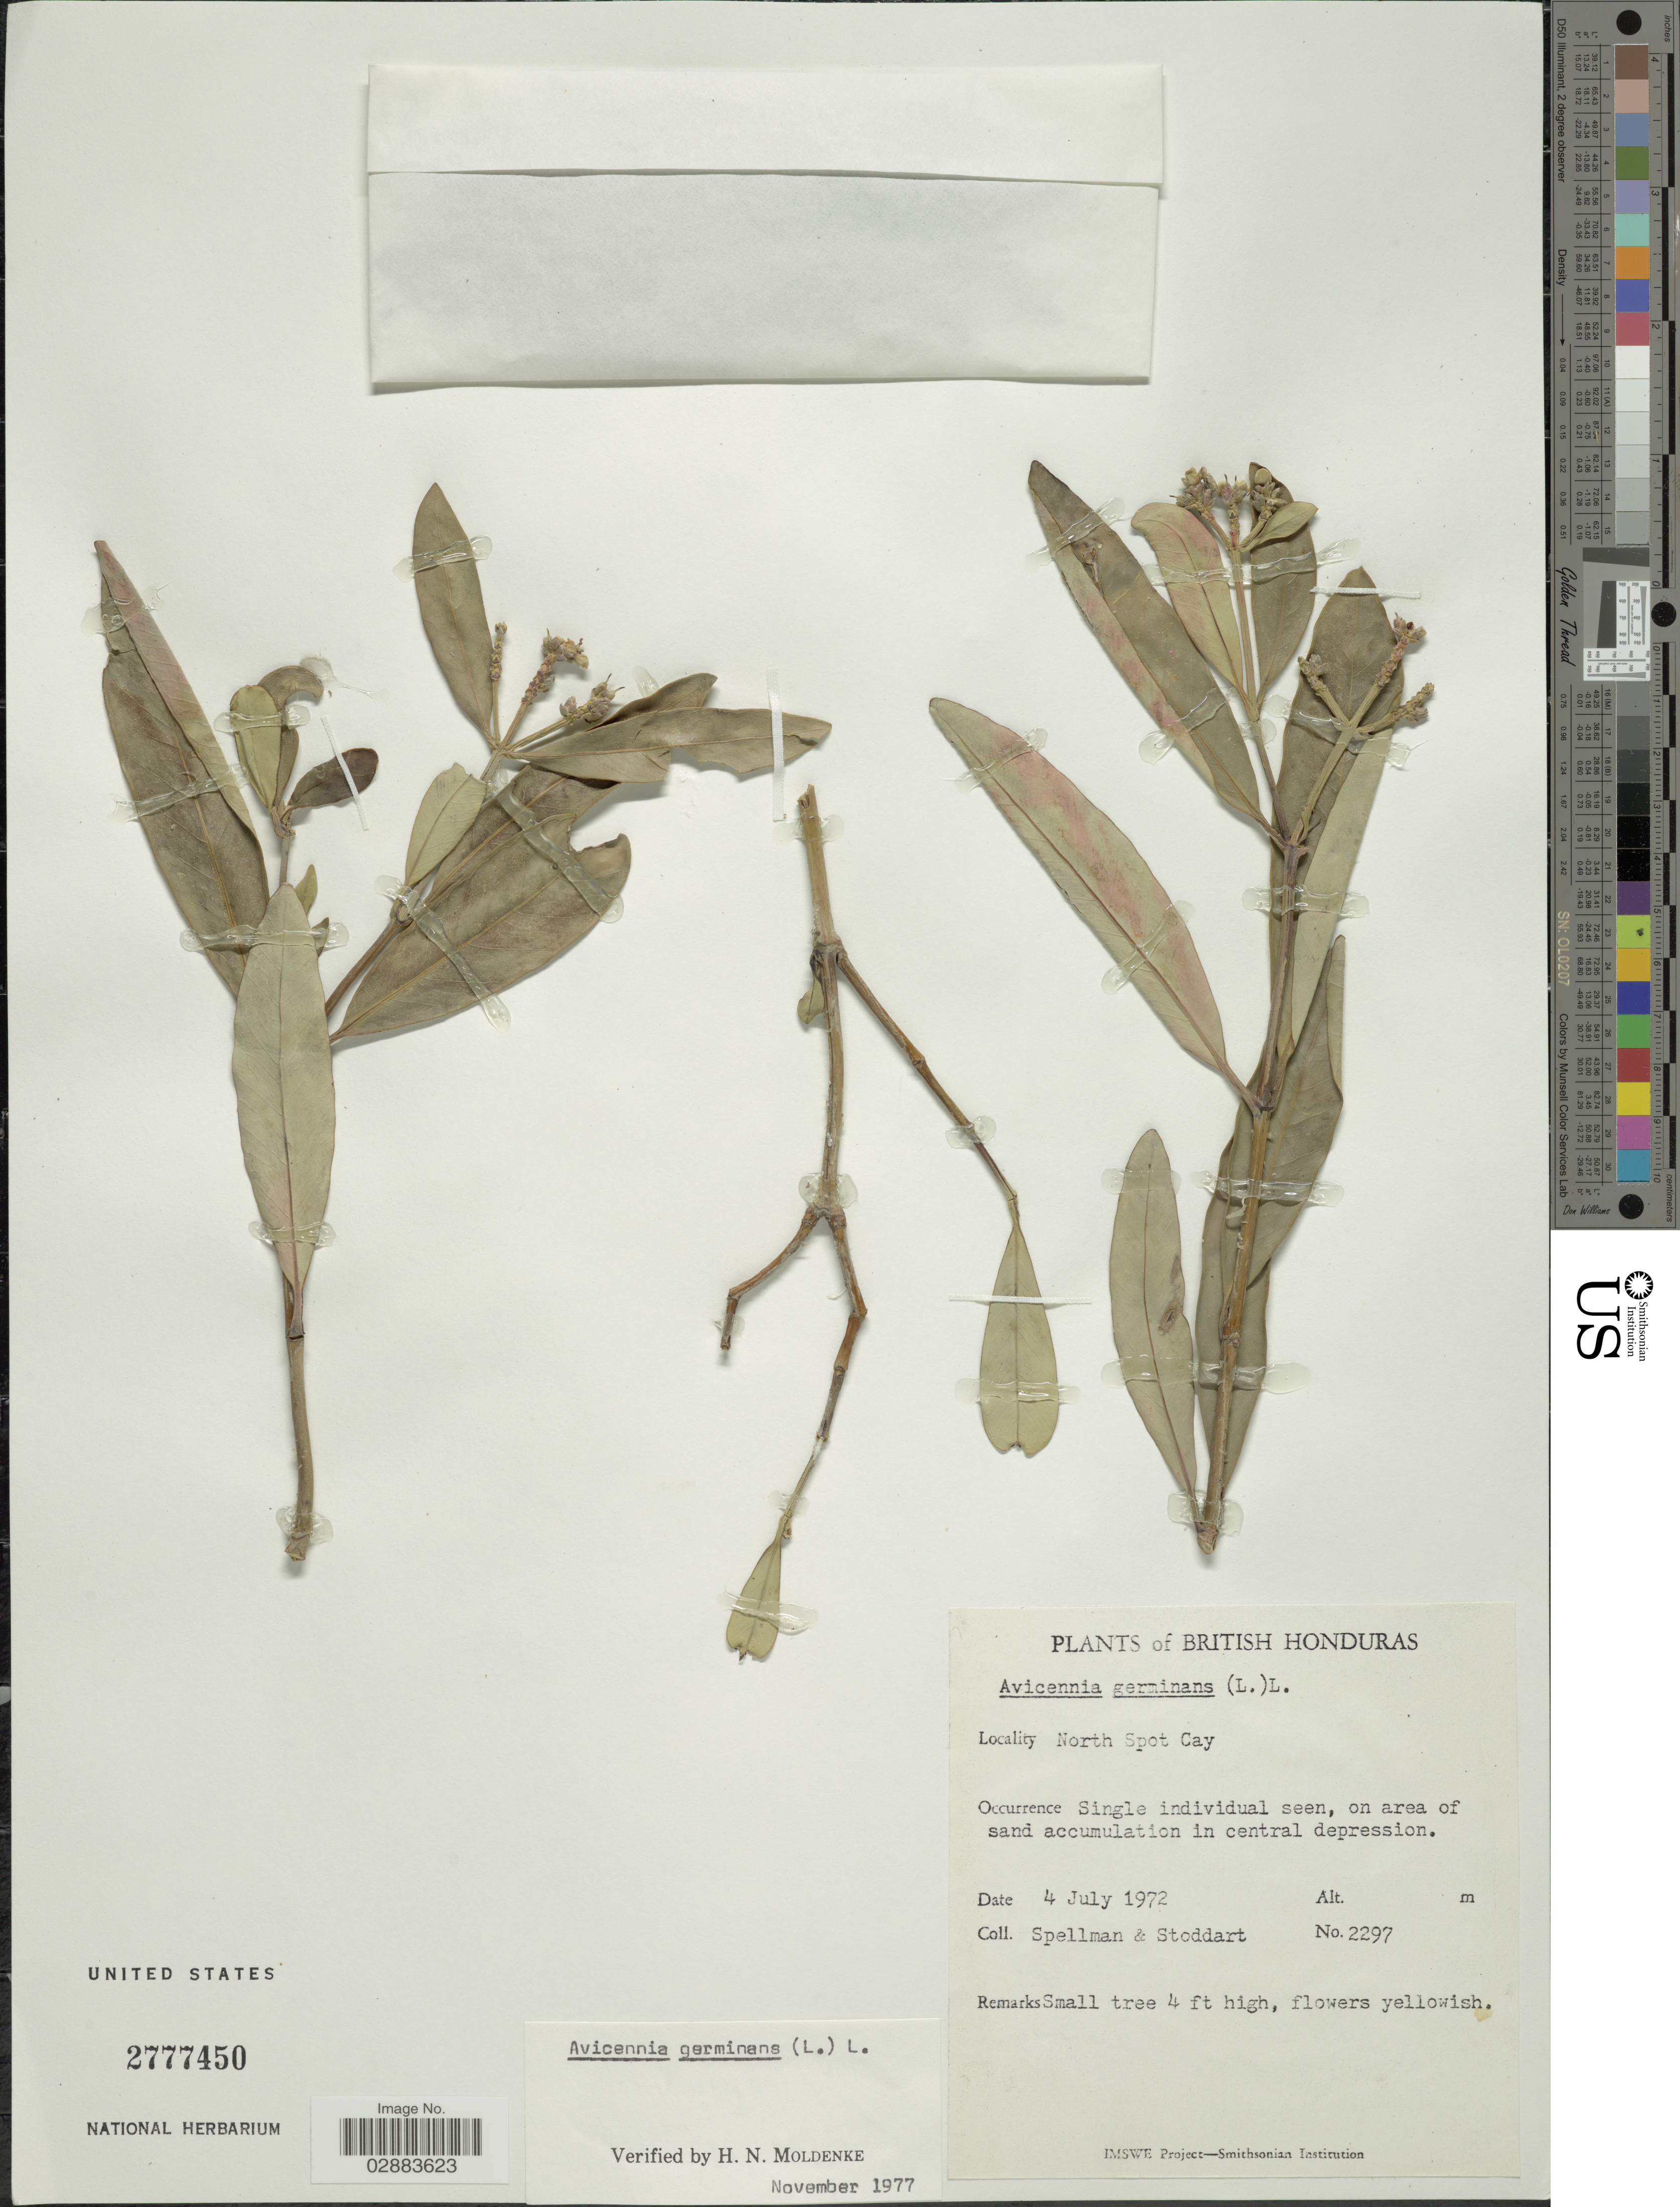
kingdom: Plantae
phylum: Tracheophyta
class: Magnoliopsida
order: Lamiales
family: Acanthaceae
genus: Avicennia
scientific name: Avicennia germinans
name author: (L.) L.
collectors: Spellman, -- & -. Stoddart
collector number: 2297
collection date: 1972-07-04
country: Belize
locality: British Honduras. North Spot Cay.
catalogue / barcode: US 2777450